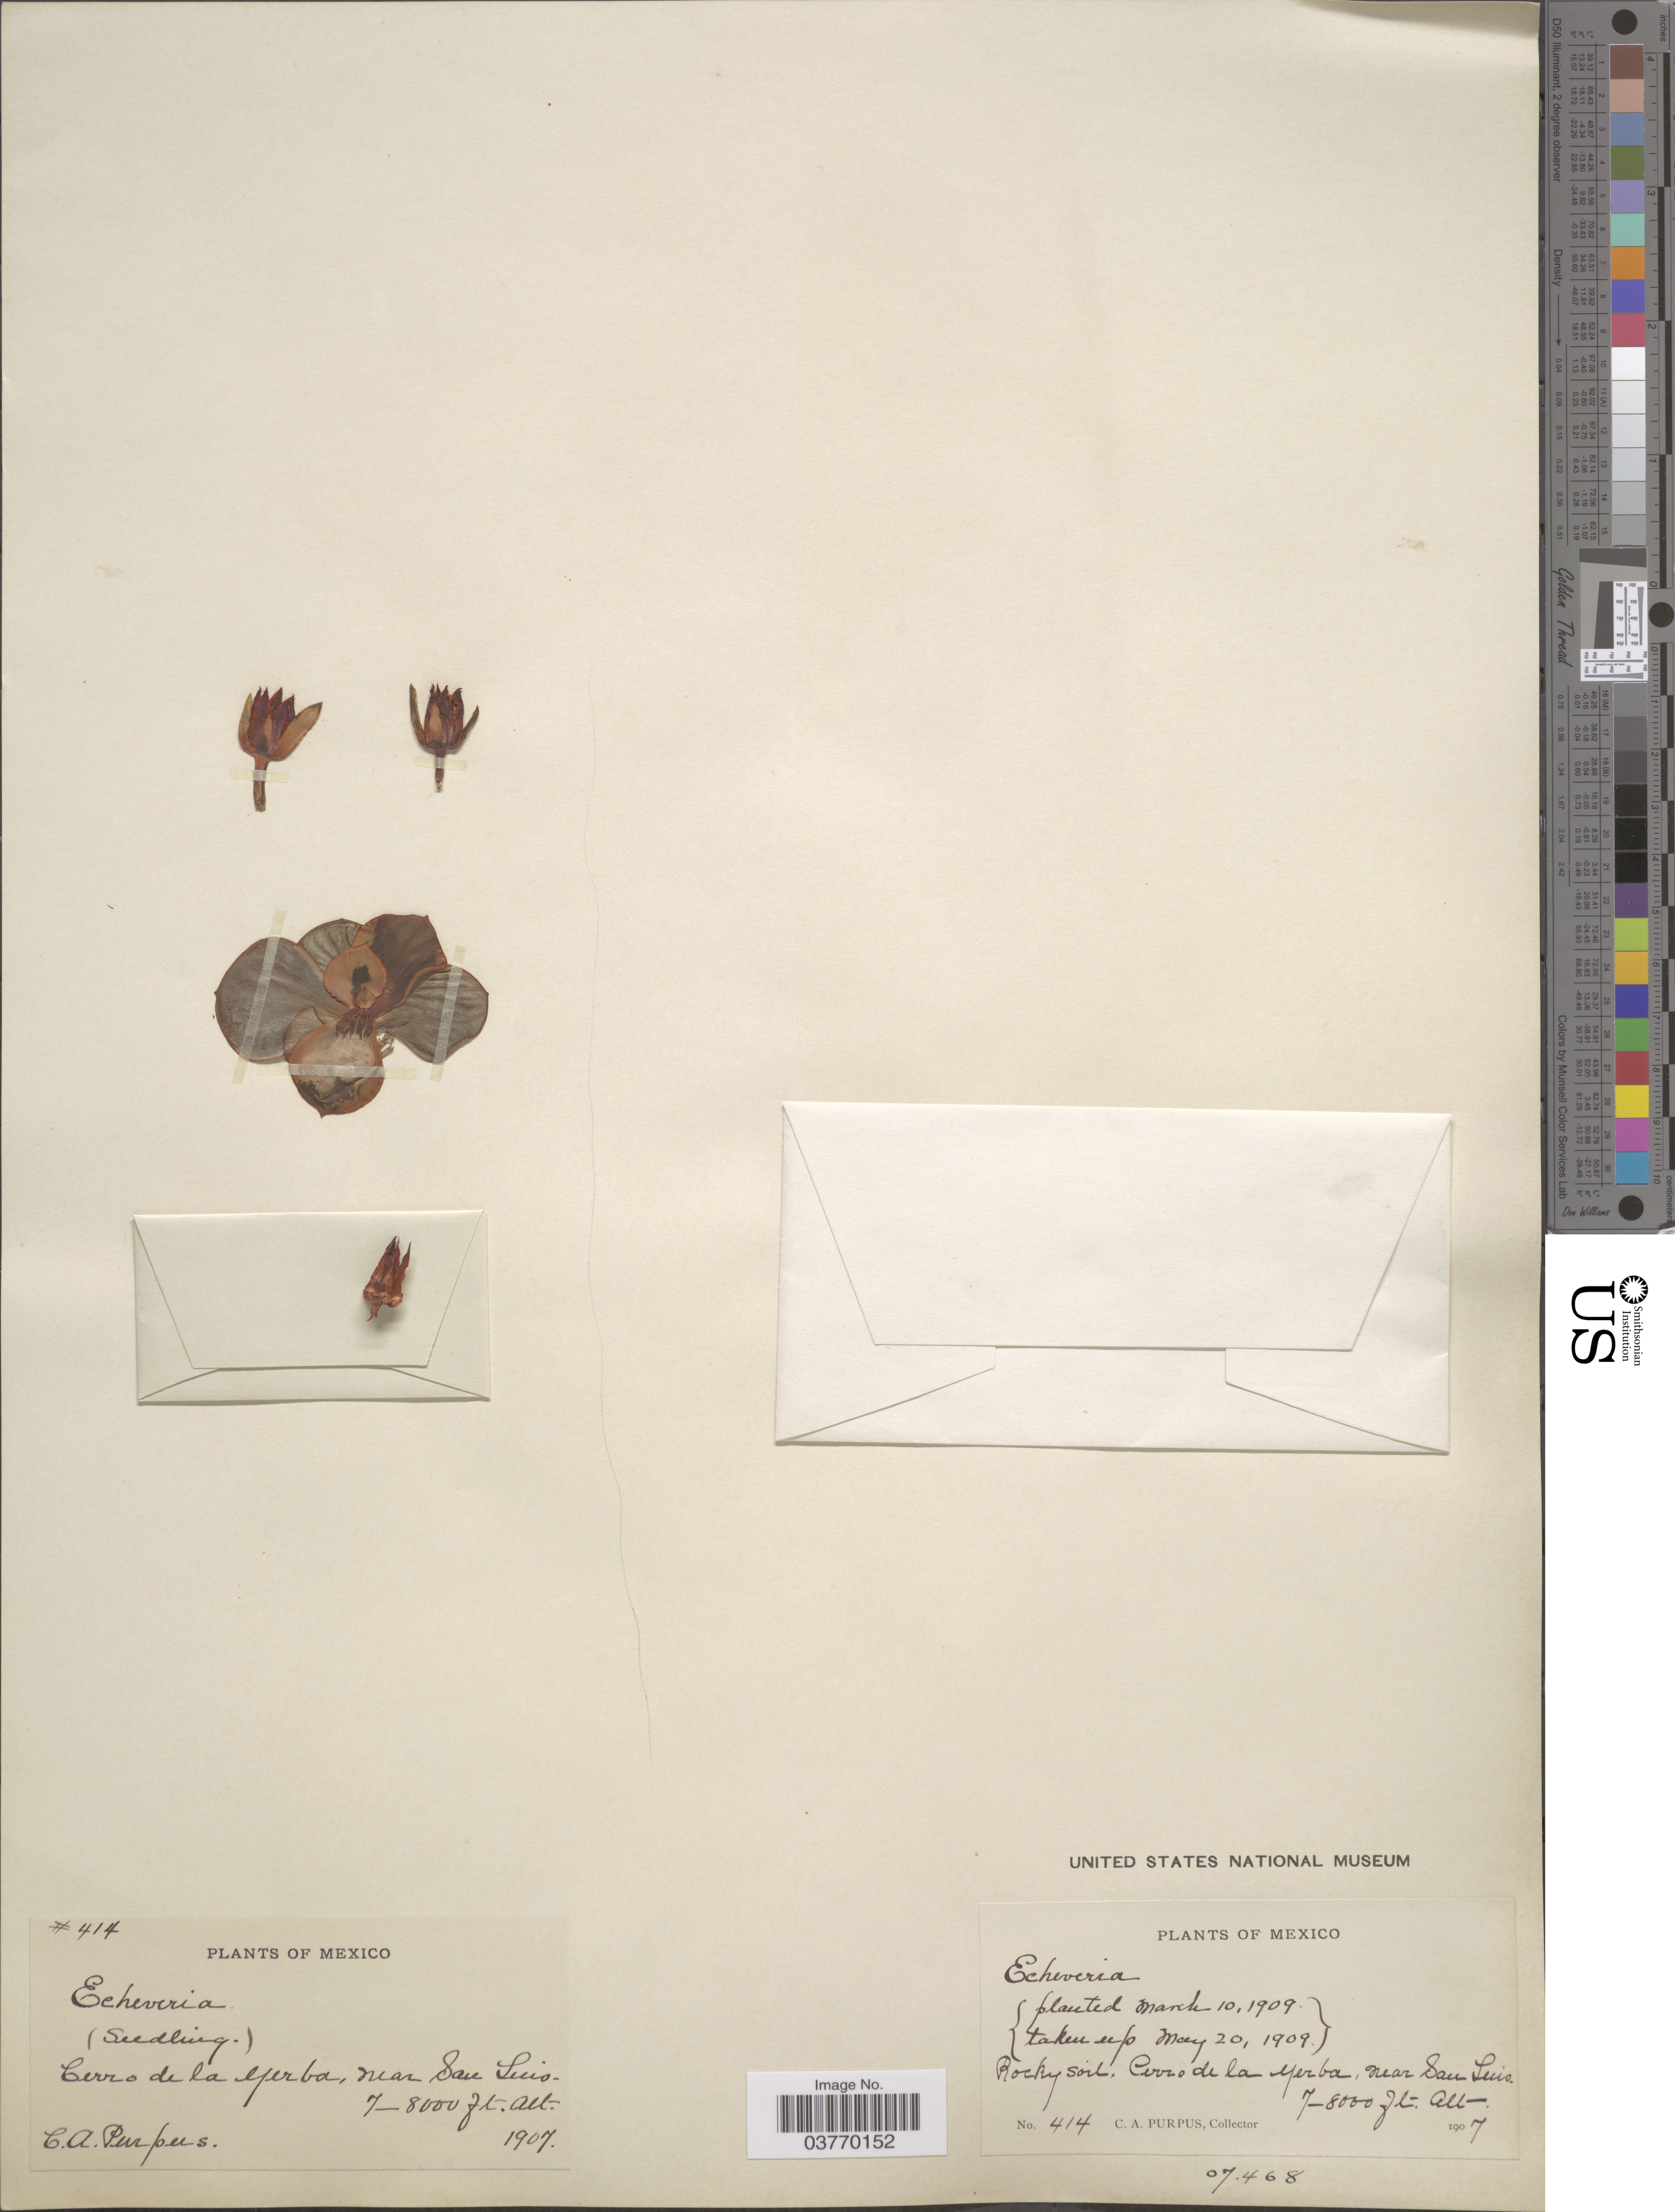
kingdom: Plantae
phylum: Tracheophyta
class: Magnoliopsida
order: Saxifragales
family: Crassulaceae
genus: Echeveria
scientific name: Echeveria gigantea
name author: Rose & Purpus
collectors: C. A. Purpus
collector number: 414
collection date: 1907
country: Mexico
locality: Cerro de la Yerba, near San Luis.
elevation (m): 2134